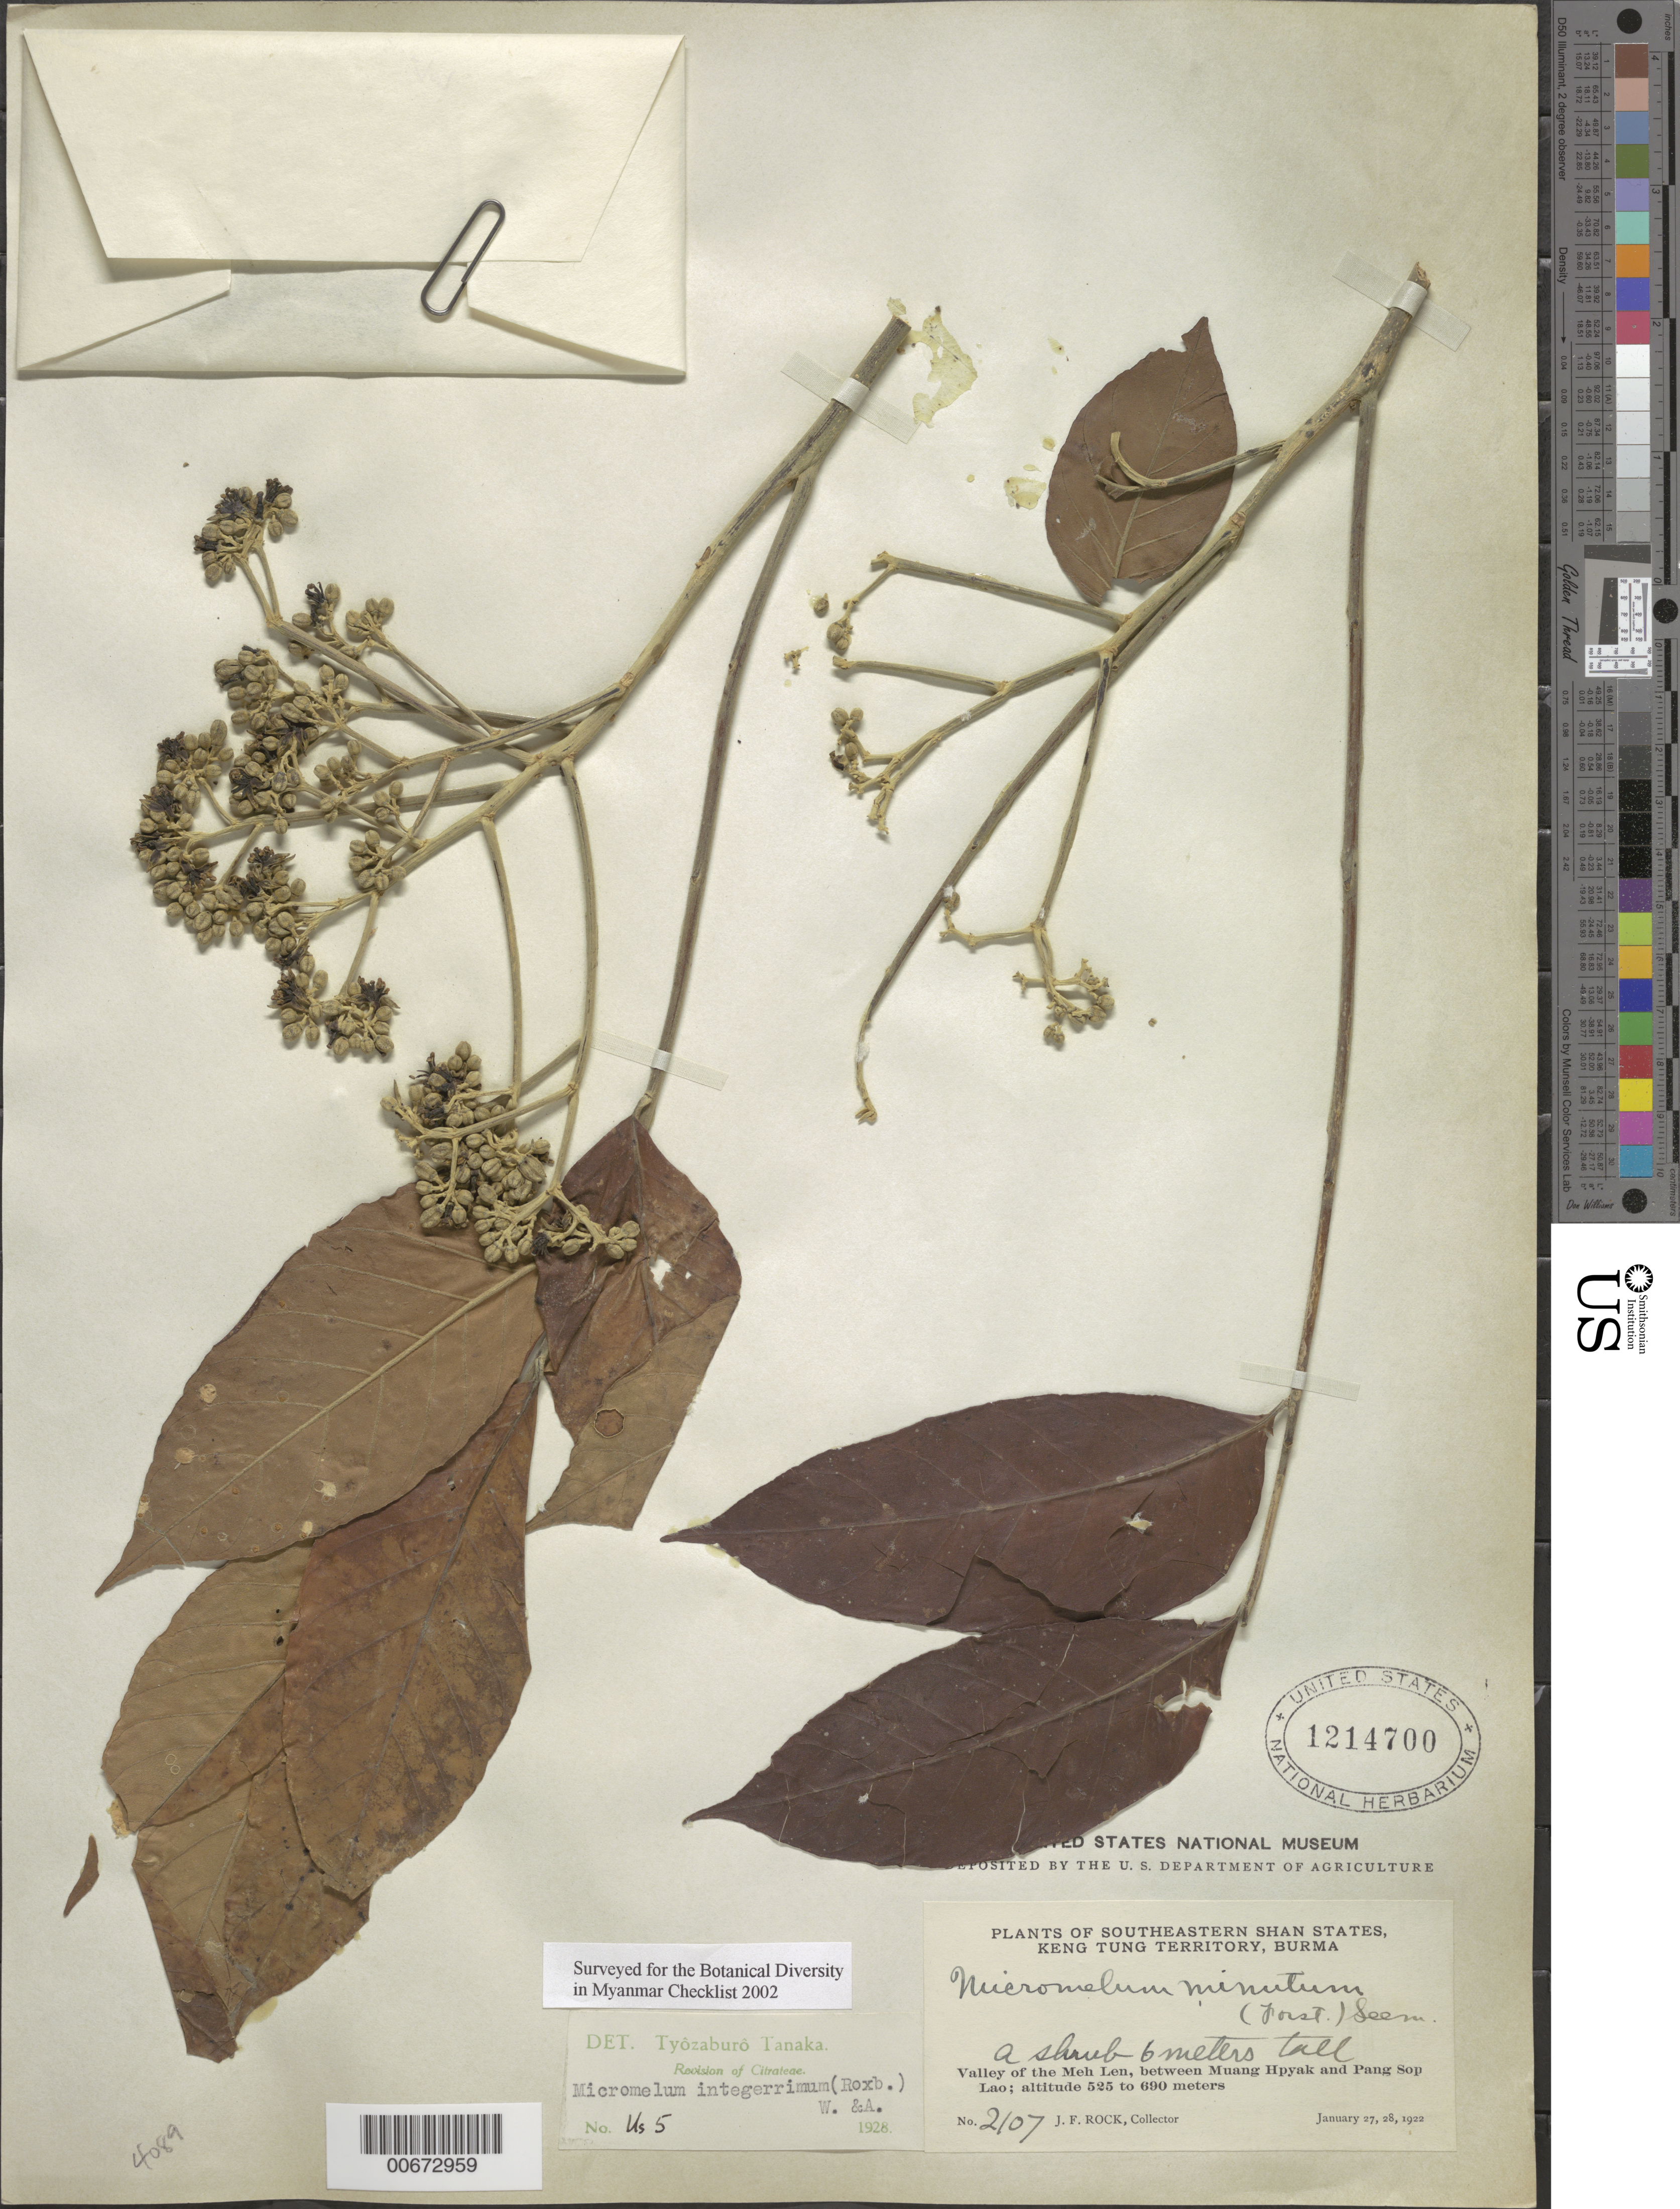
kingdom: Plantae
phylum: Tracheophyta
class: Magnoliopsida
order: Sapindales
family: Rutaceae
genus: Micromelum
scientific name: Micromelum integerrimum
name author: (Buch.-Ham. ex DC.) Wight & Arn. ex M. Roem.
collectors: J. F. Rock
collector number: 2107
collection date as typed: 27 Jan 1922 and 28 Jan 1922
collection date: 1922-01-27,1922-01-28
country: Myanmar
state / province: Shan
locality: Keng Tung Territory, Valley of the Meh Len, between Muang Hpyak and Pang Sop Lao.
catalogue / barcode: US 1214700